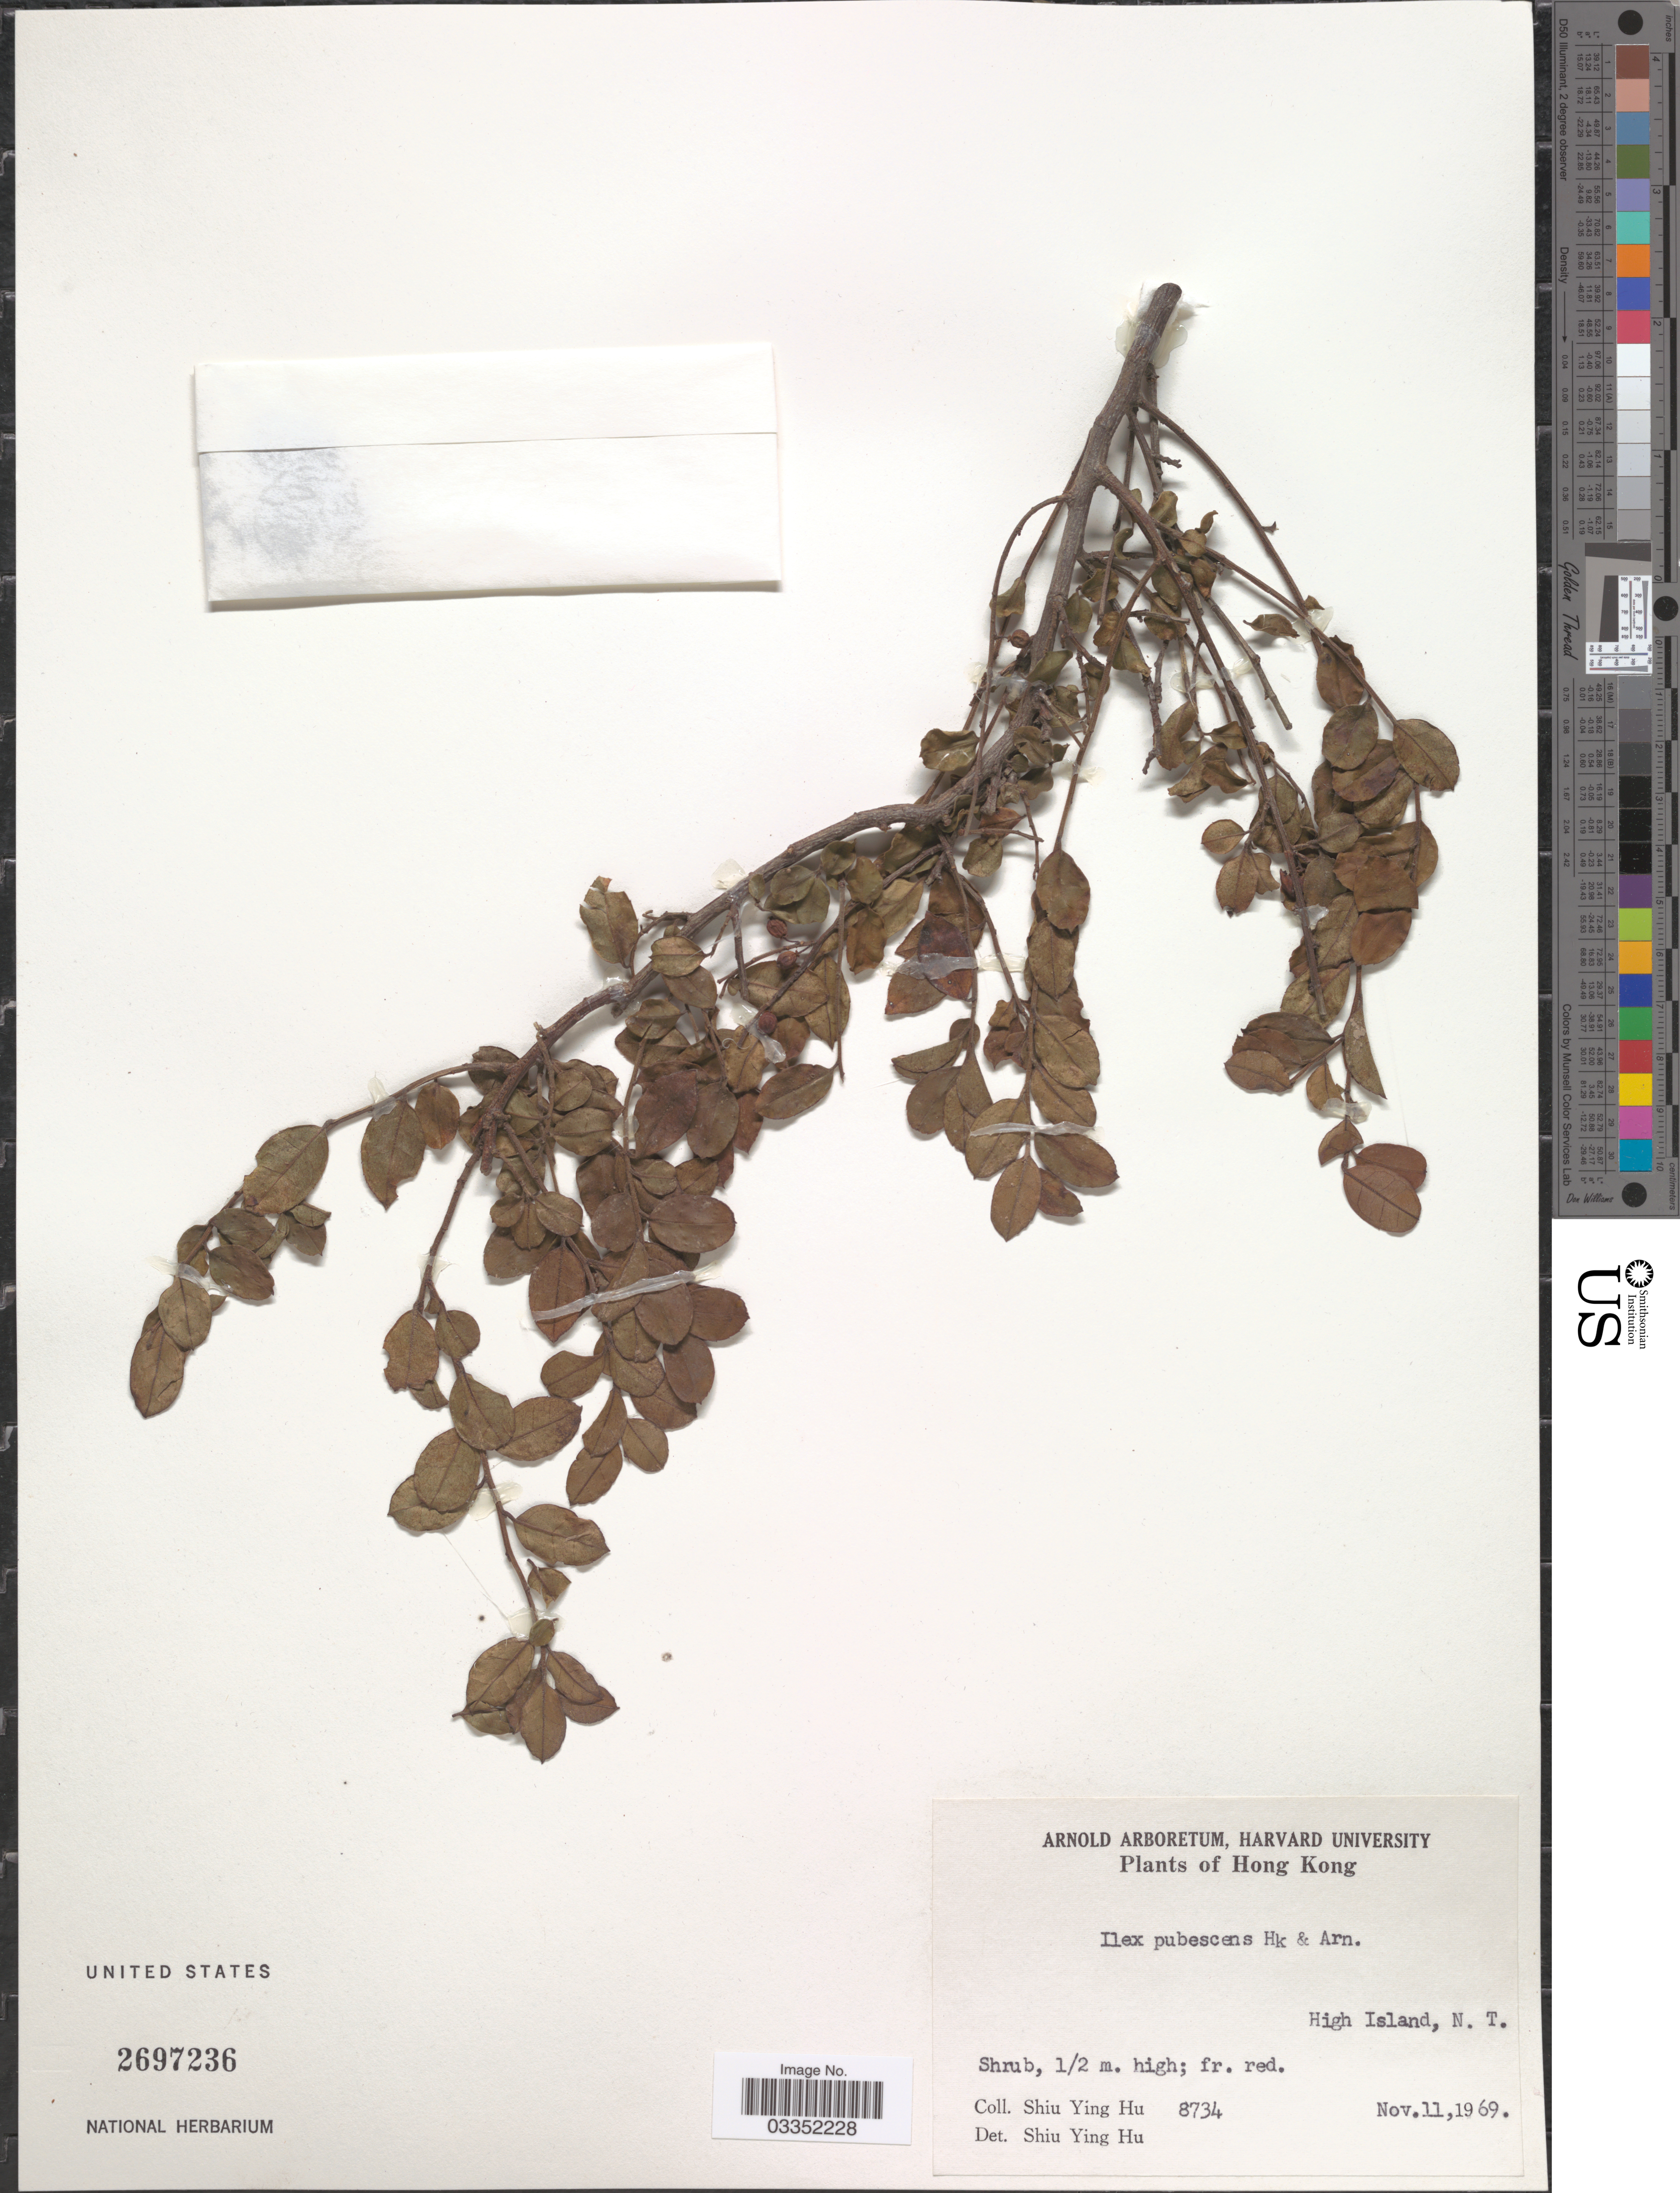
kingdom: Plantae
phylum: Tracheophyta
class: Magnoliopsida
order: Aquifoliales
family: Aquifoliaceae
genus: Ilex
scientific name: Ilex pubescens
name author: Hook. & Arn.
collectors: S. Y. Hu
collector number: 8734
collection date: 1969-11-11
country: China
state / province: Hong Kong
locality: High Island, N.T.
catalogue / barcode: US 2697236